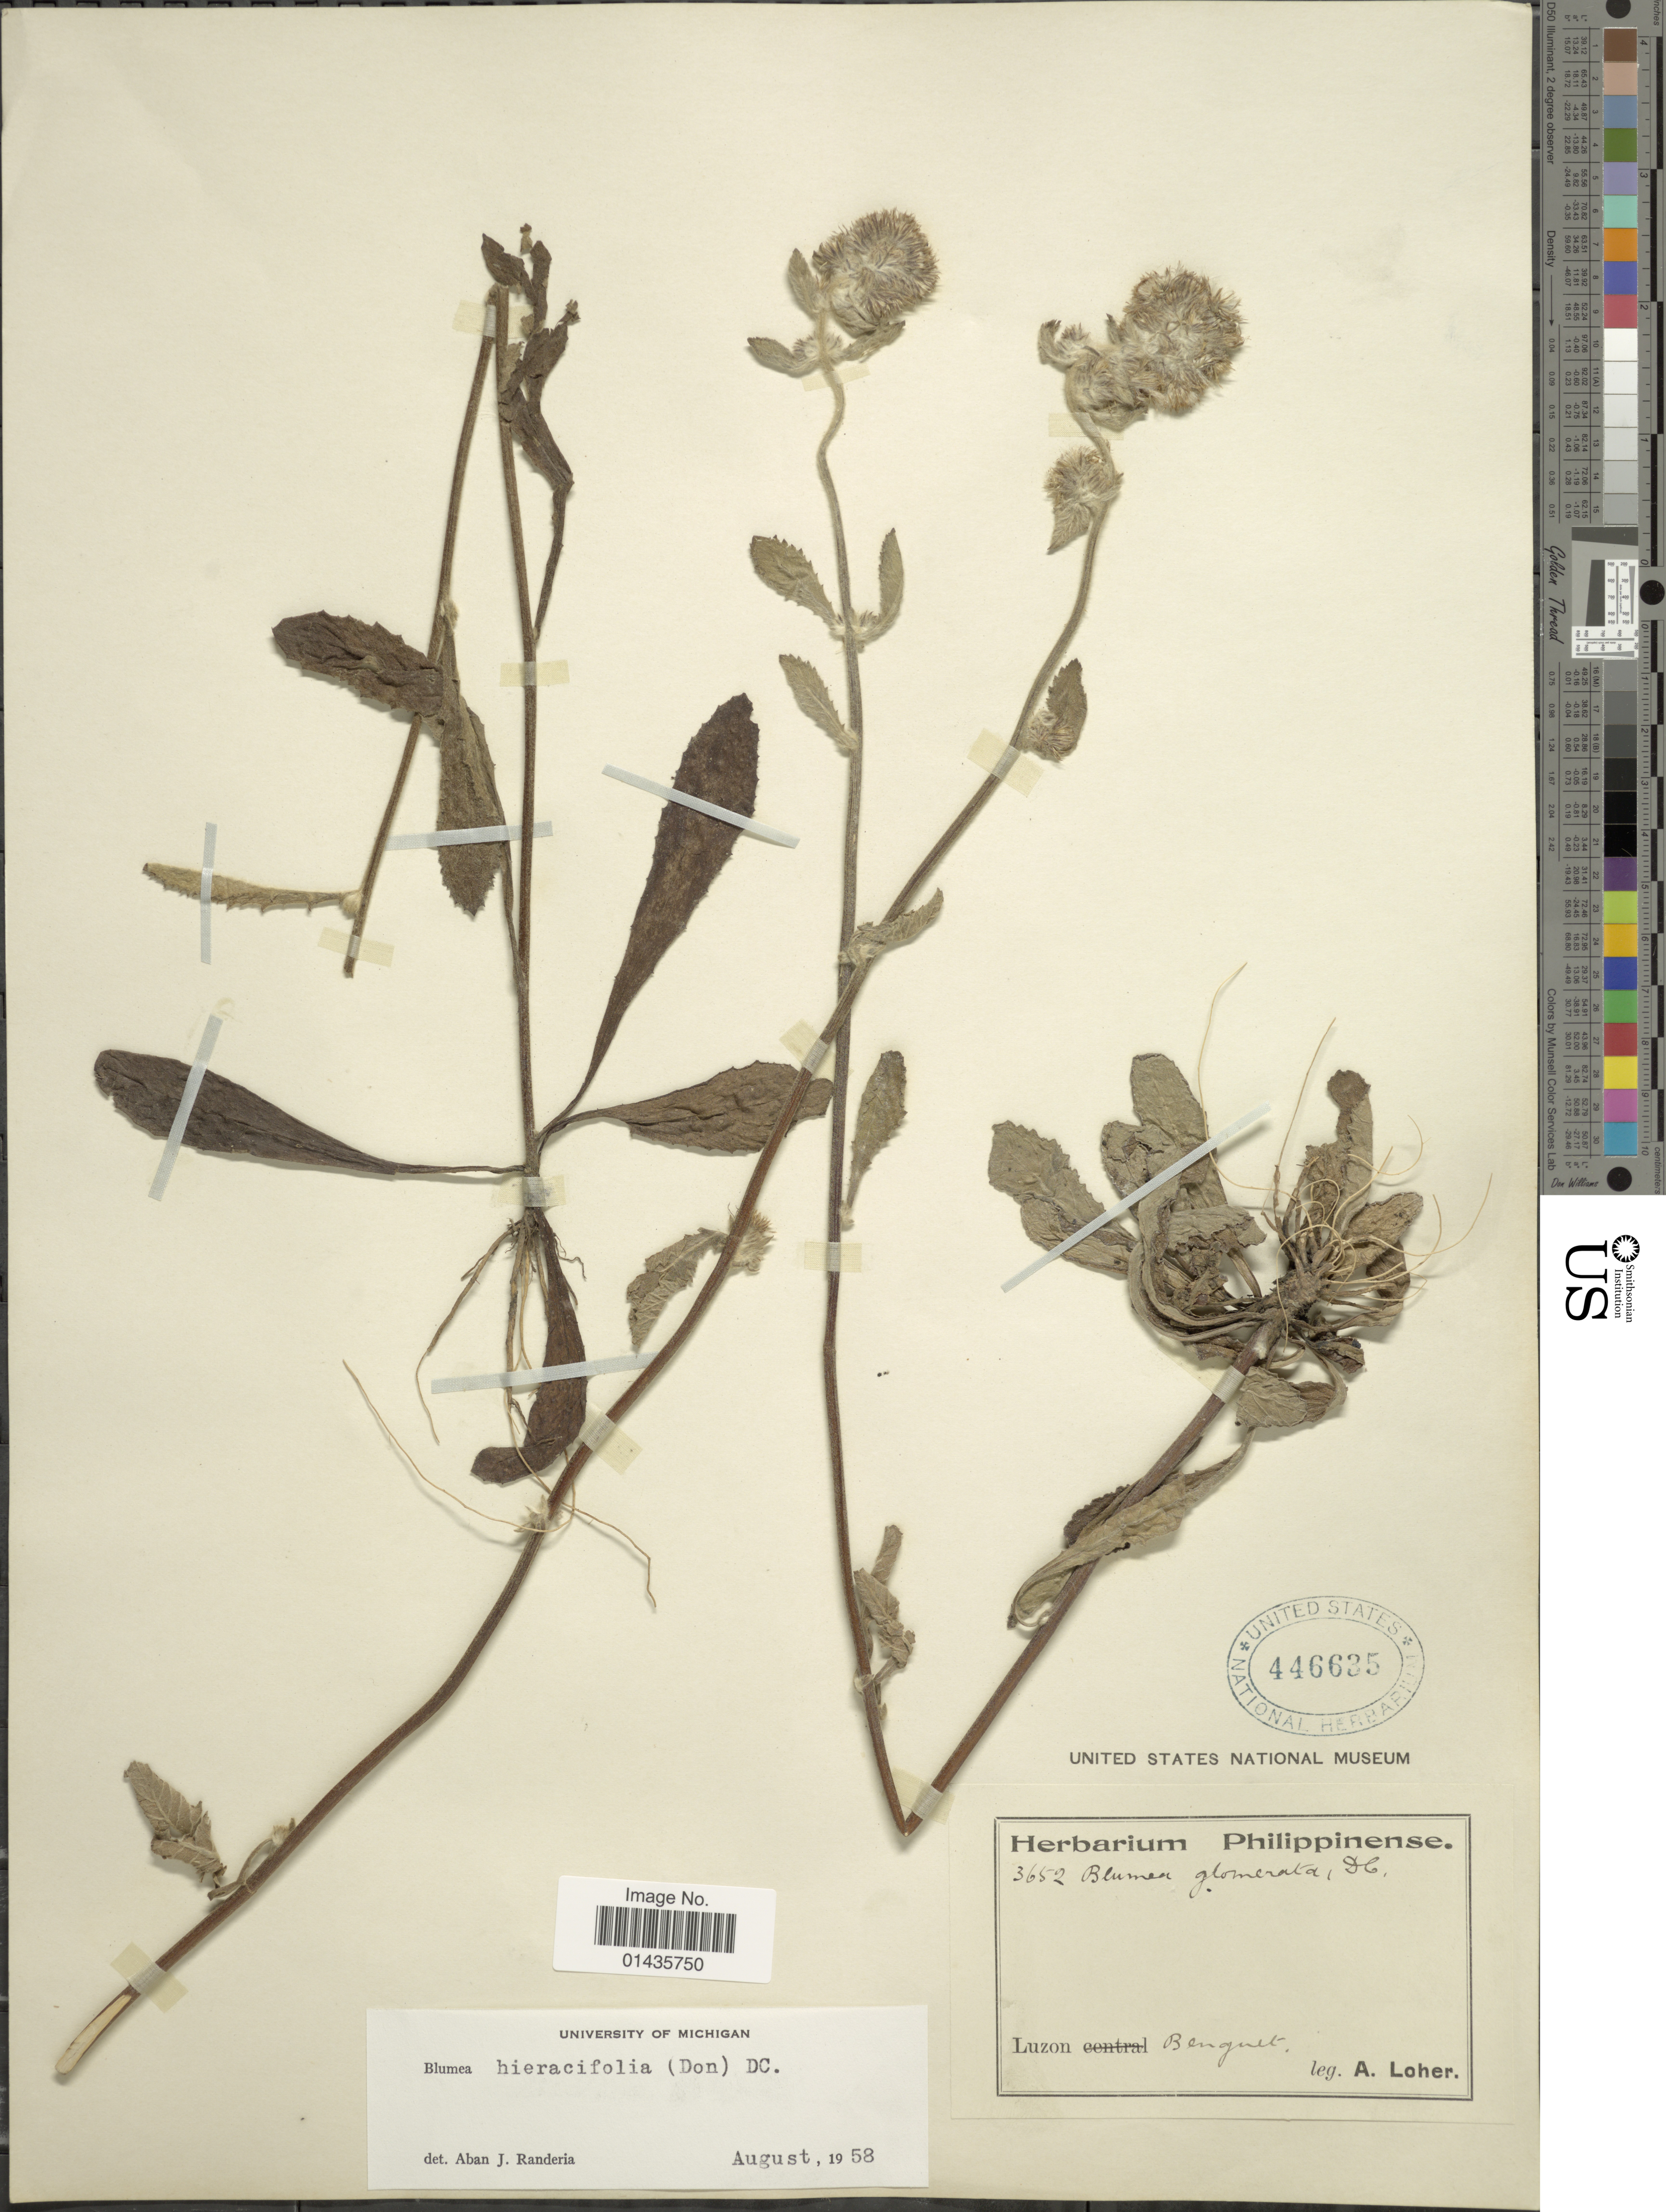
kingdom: Plantae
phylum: Tracheophyta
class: Magnoliopsida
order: Asterales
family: Asteraceae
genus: Blumea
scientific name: Blumea hieraciifolia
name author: (Spreng.) DC.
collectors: A. Loher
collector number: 3652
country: Philippines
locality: Luzon, Benguet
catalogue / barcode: US 446635